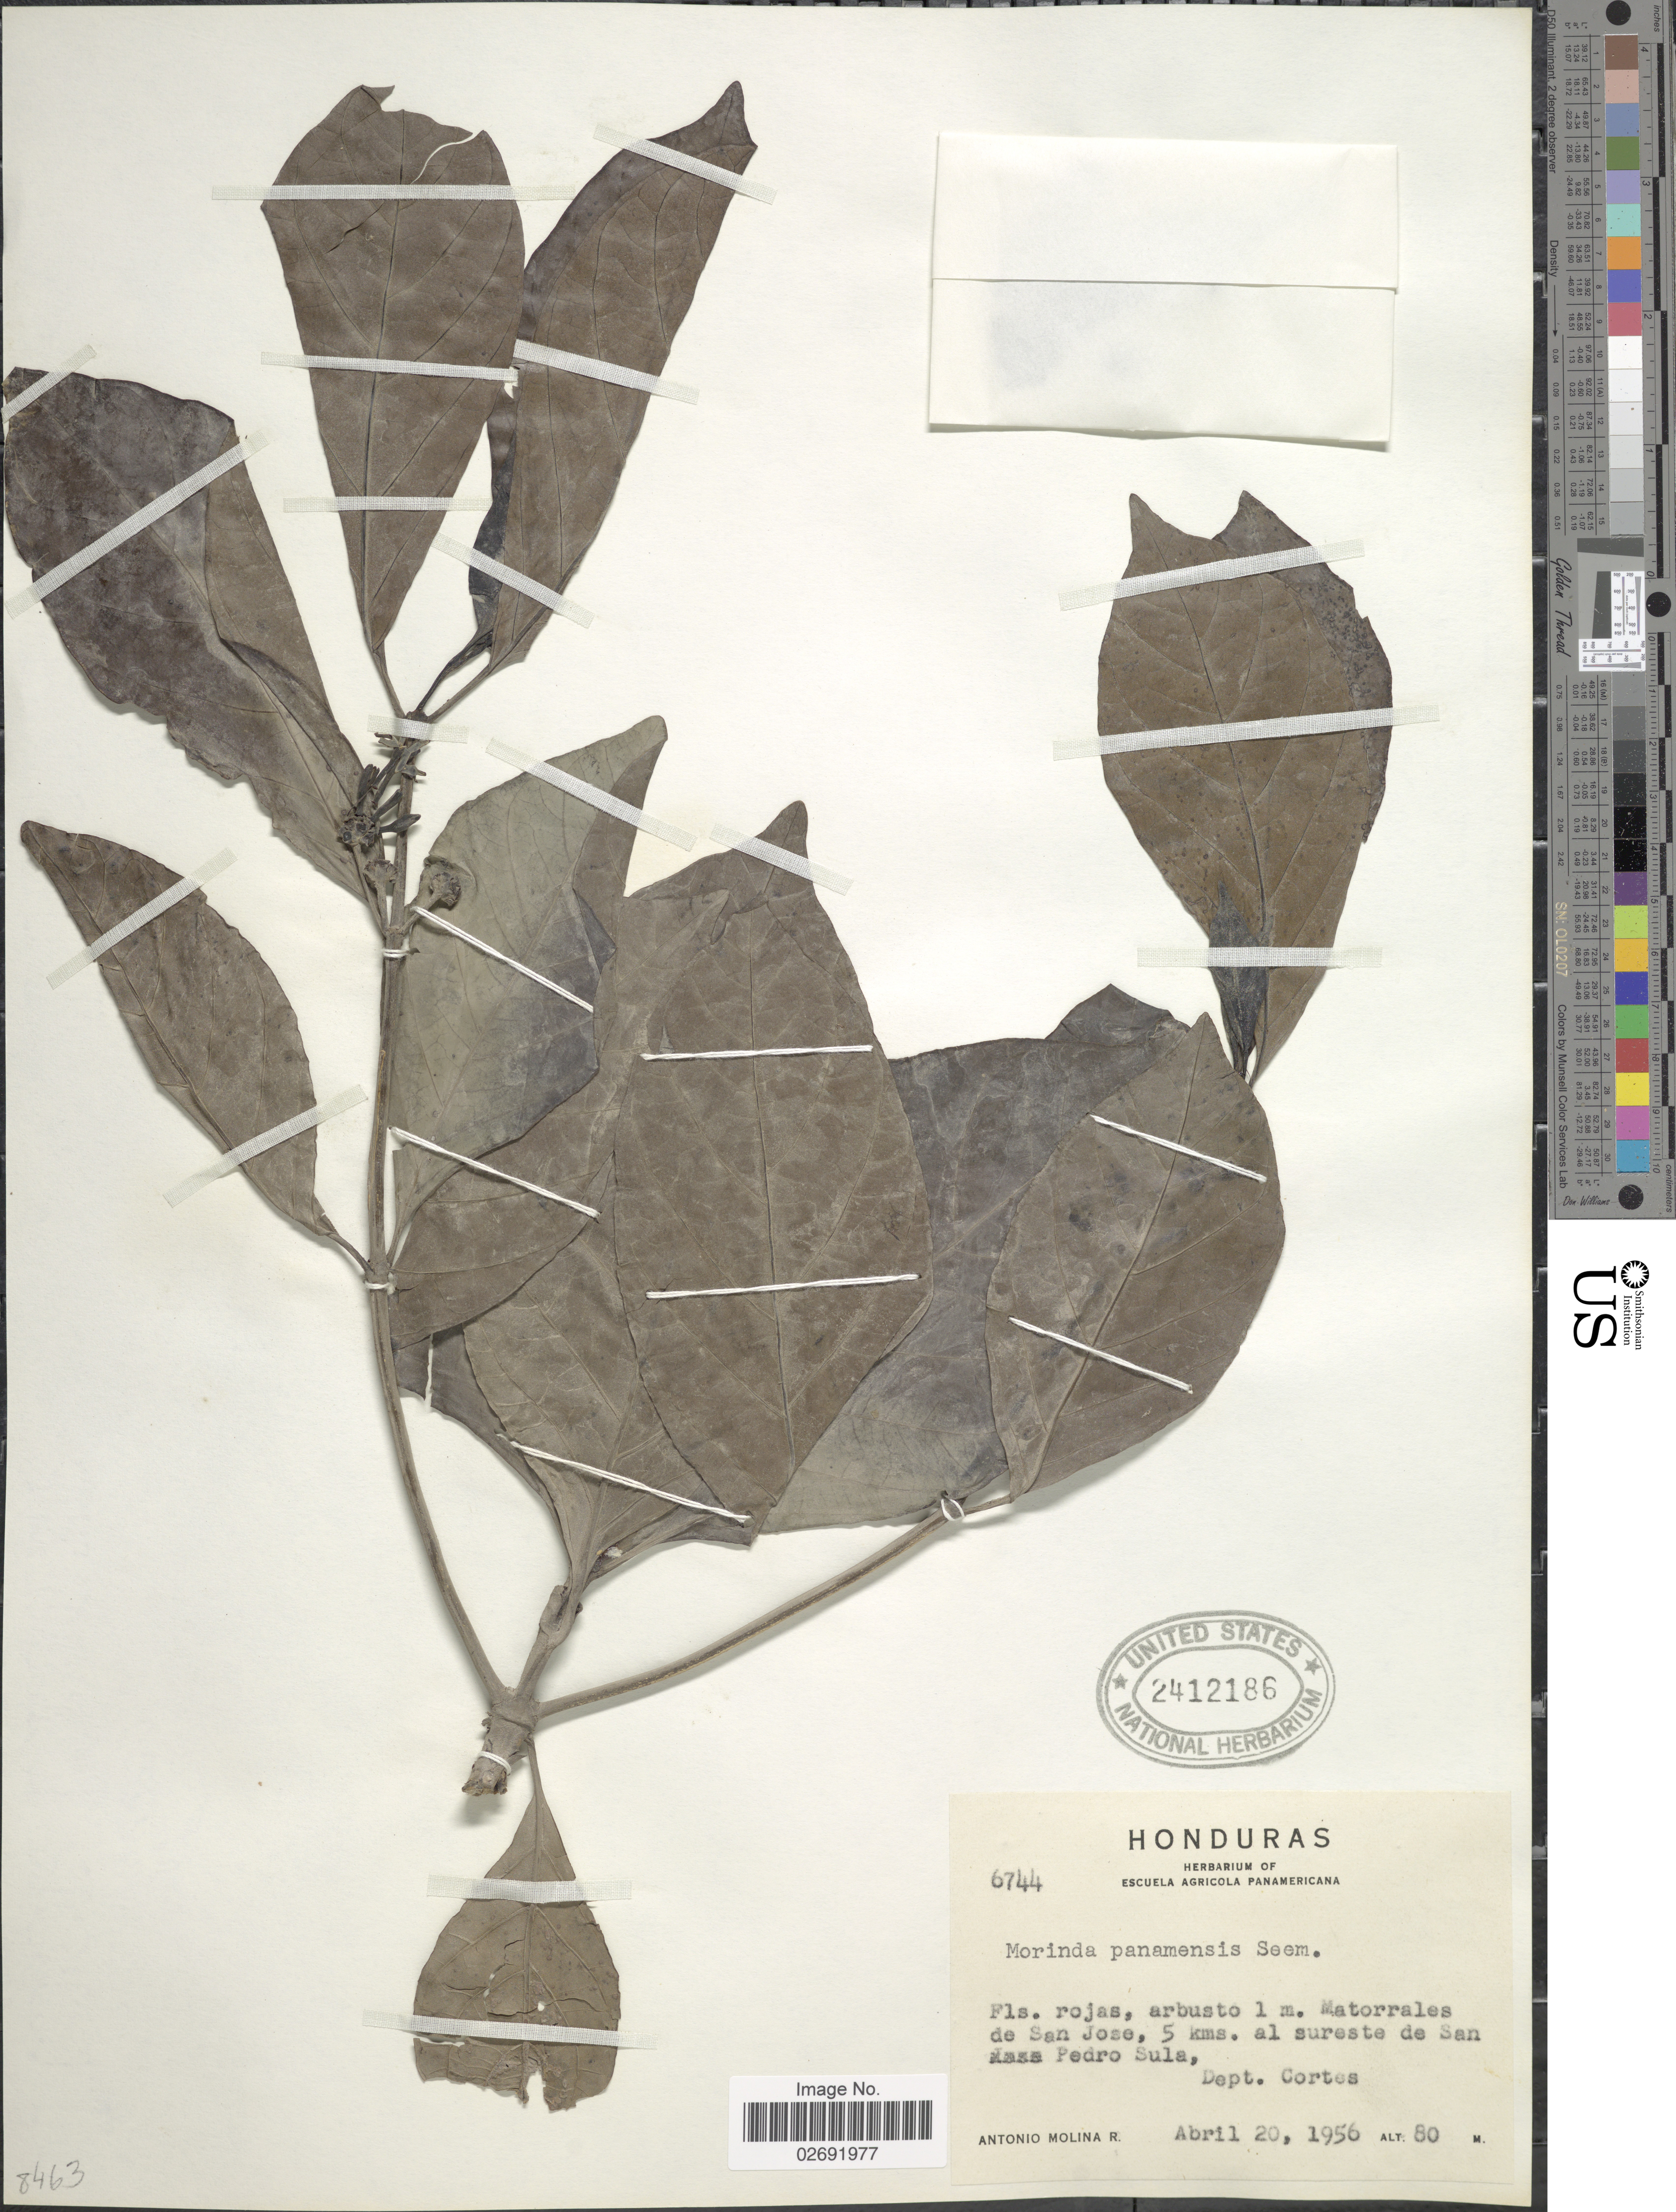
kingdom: Plantae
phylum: Tracheophyta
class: Magnoliopsida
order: Gentianales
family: Rubiaceae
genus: Morinda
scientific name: Morinda panamensis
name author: Seem.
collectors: A. Molina R.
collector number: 6744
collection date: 1956-04-20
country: Honduras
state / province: Cortés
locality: Matorrales de San Jose, 5 kms al sureste de San Pedro Sula, Dept. Cortes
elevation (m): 80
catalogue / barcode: US 2412186